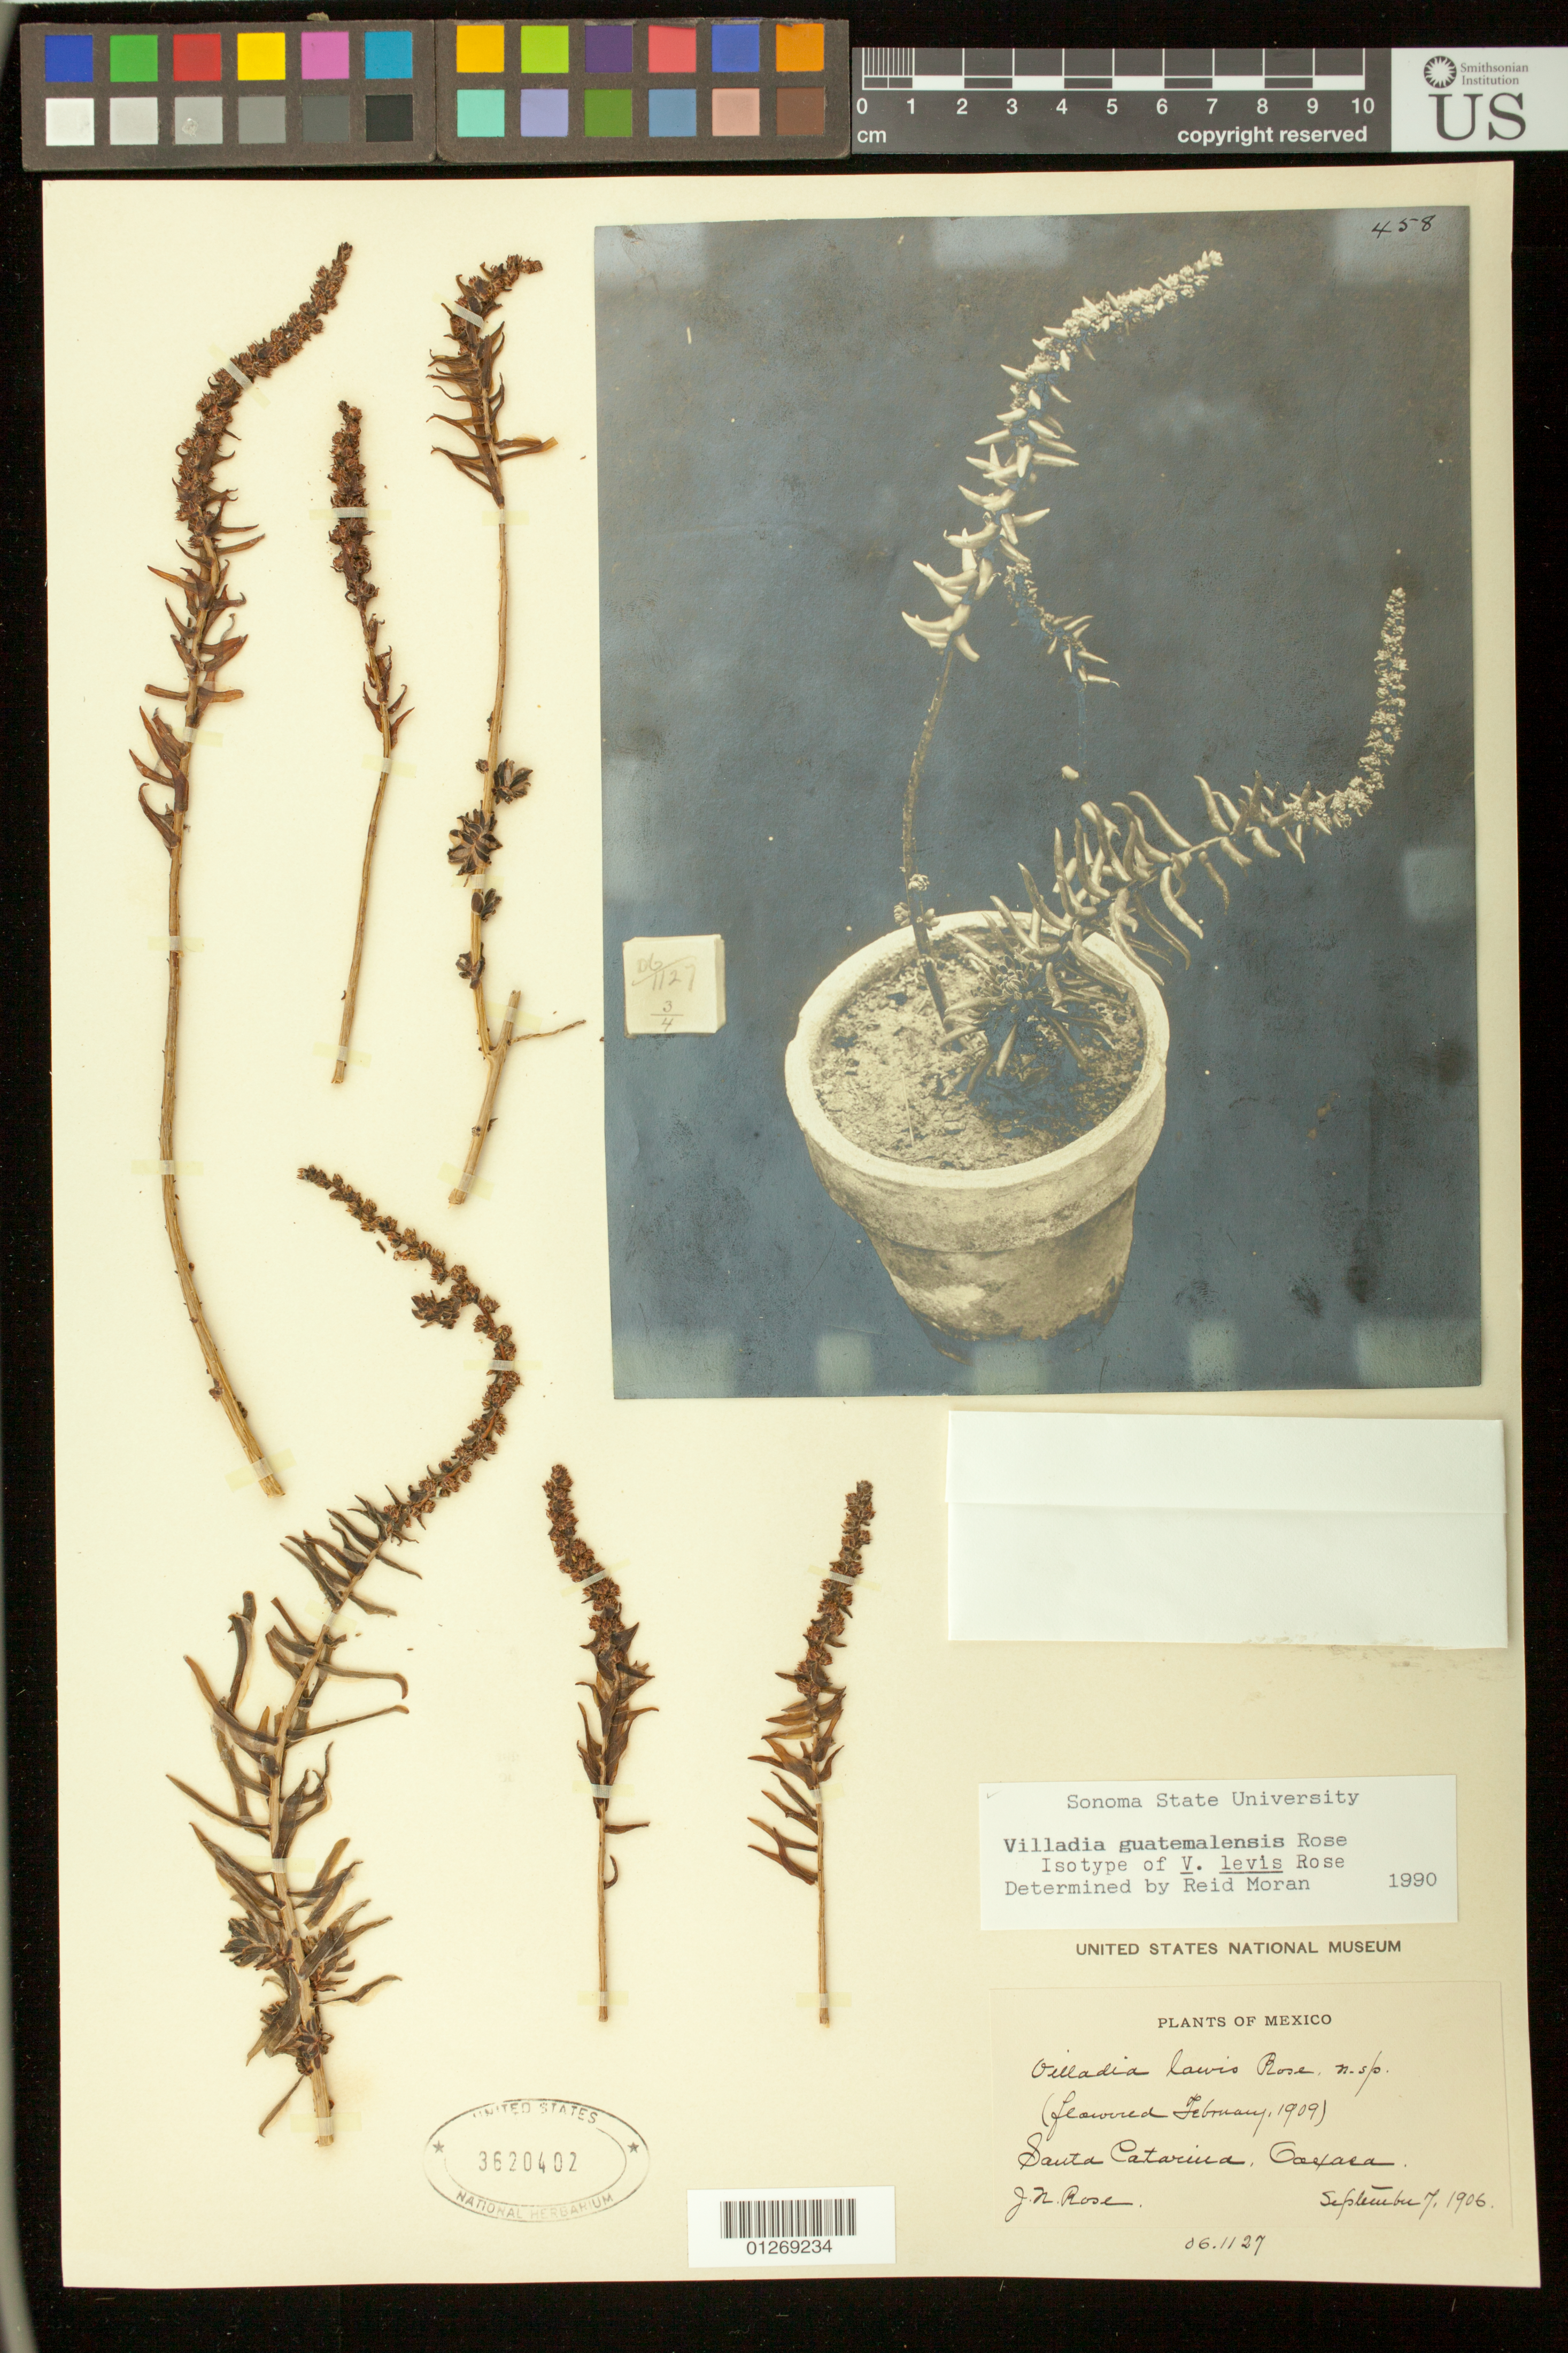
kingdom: Plantae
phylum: Tracheophyta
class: Magnoliopsida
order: Saxifragales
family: Crassulaceae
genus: Villadia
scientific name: Villadia levis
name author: Rose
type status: Syntype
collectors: J. N. Rose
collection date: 1909-02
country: Mexico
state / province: Oaxaca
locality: [from cultivation, originally:] Santa Catarina, Oaxaca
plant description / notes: Annotated as isotype by R. Moran (1990). Specimen apparently from cultivation ("flowered February, 1909", bears greenhouse accession number 06.1127; other collection data on label represents original collection). Protologue does not explicitly designate a (holo) type and taxon apparently described from several elements, at least in part from cultivated plants. Protologue, "Collected by J.N. Rose near Santa Catarina, Oaxaca, September 7, 1906, (no. 11365) and flowered in Washington in 1908 and 1909".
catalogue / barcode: US 3620402